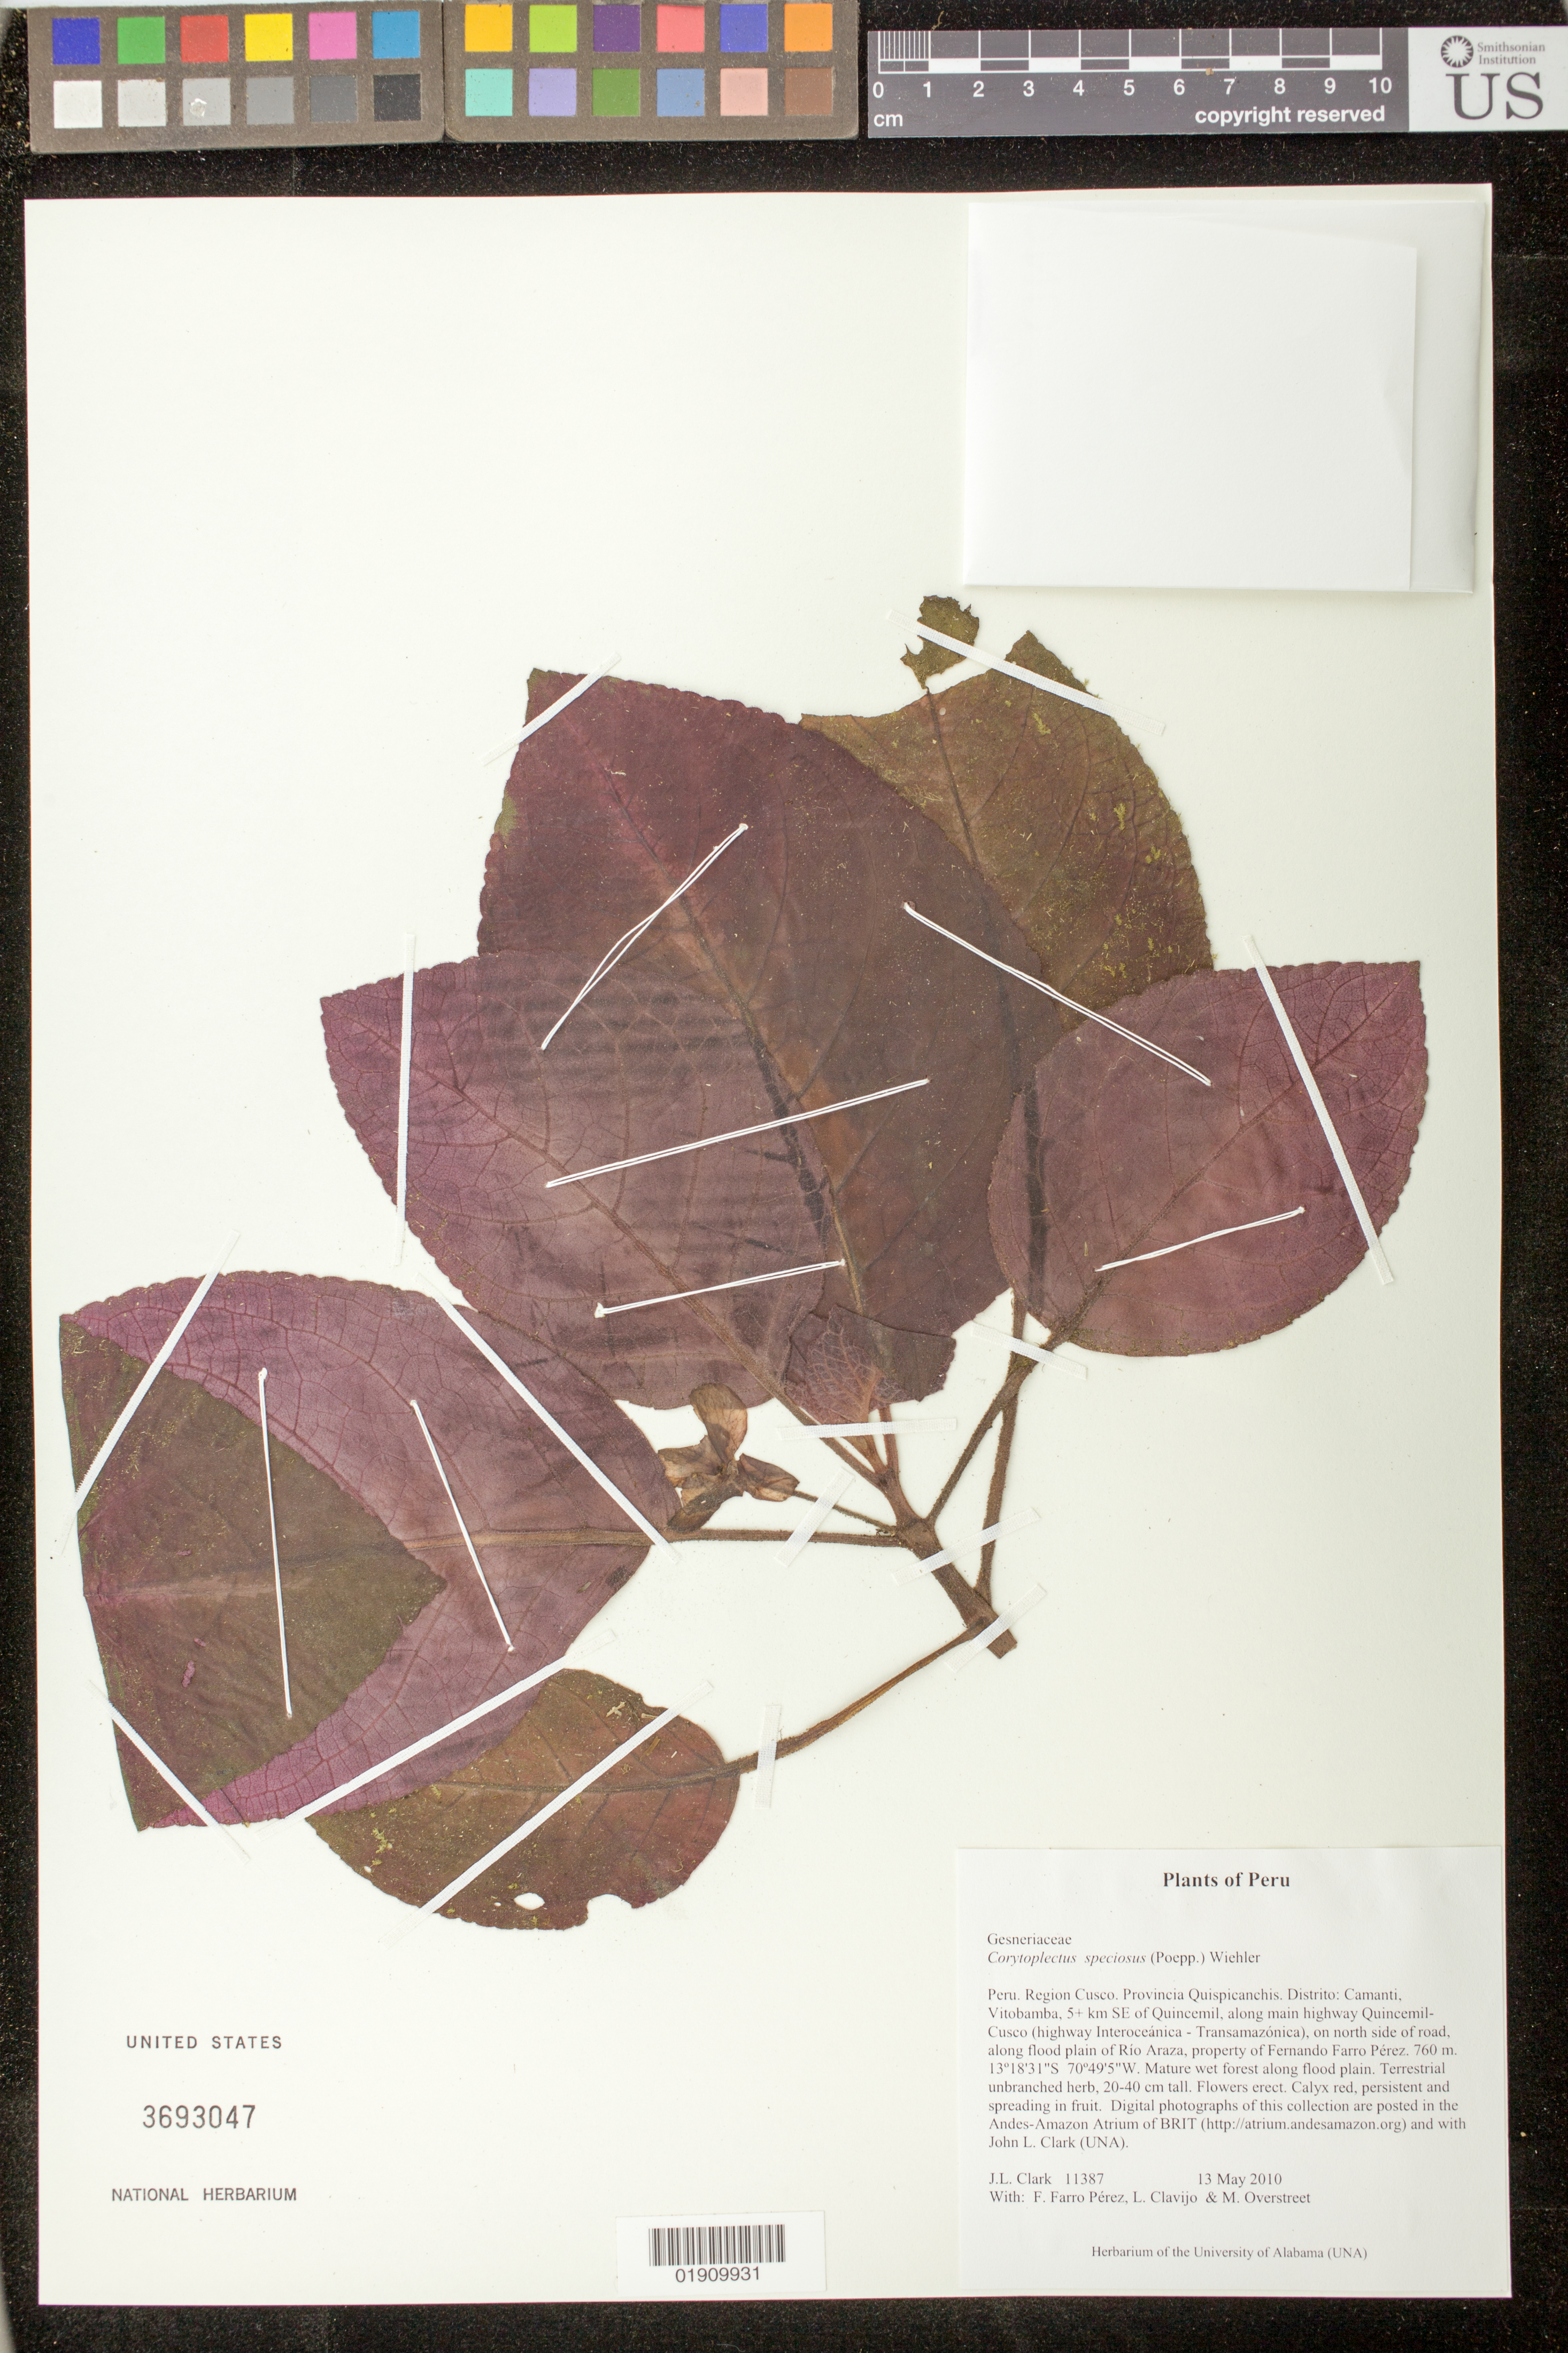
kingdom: Plantae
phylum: Tracheophyta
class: Magnoliopsida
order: Lamiales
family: Gesneriaceae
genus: Corytoplectus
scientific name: Corytoplectus speciosus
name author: (Poepp.) Wiehler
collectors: J. L. Clark, F. Perez, L. Clavijo & M. Overstreet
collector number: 11387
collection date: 2010-05-13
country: Peru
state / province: Cusco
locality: Provincia Quispicanchis: Distrito: Camanti, Vitobamba, 5+ km SE of Quincemil, along main highway Quincemil-Cusco (highway Interoceanica - Transamazonica), on north side of road, along flood plain of Rio Araza, property of Fernando Farro Perez.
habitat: Mature wet forest along flood plain.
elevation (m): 760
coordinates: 13 18 31 S, 70 49 5 W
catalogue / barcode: US 3693047